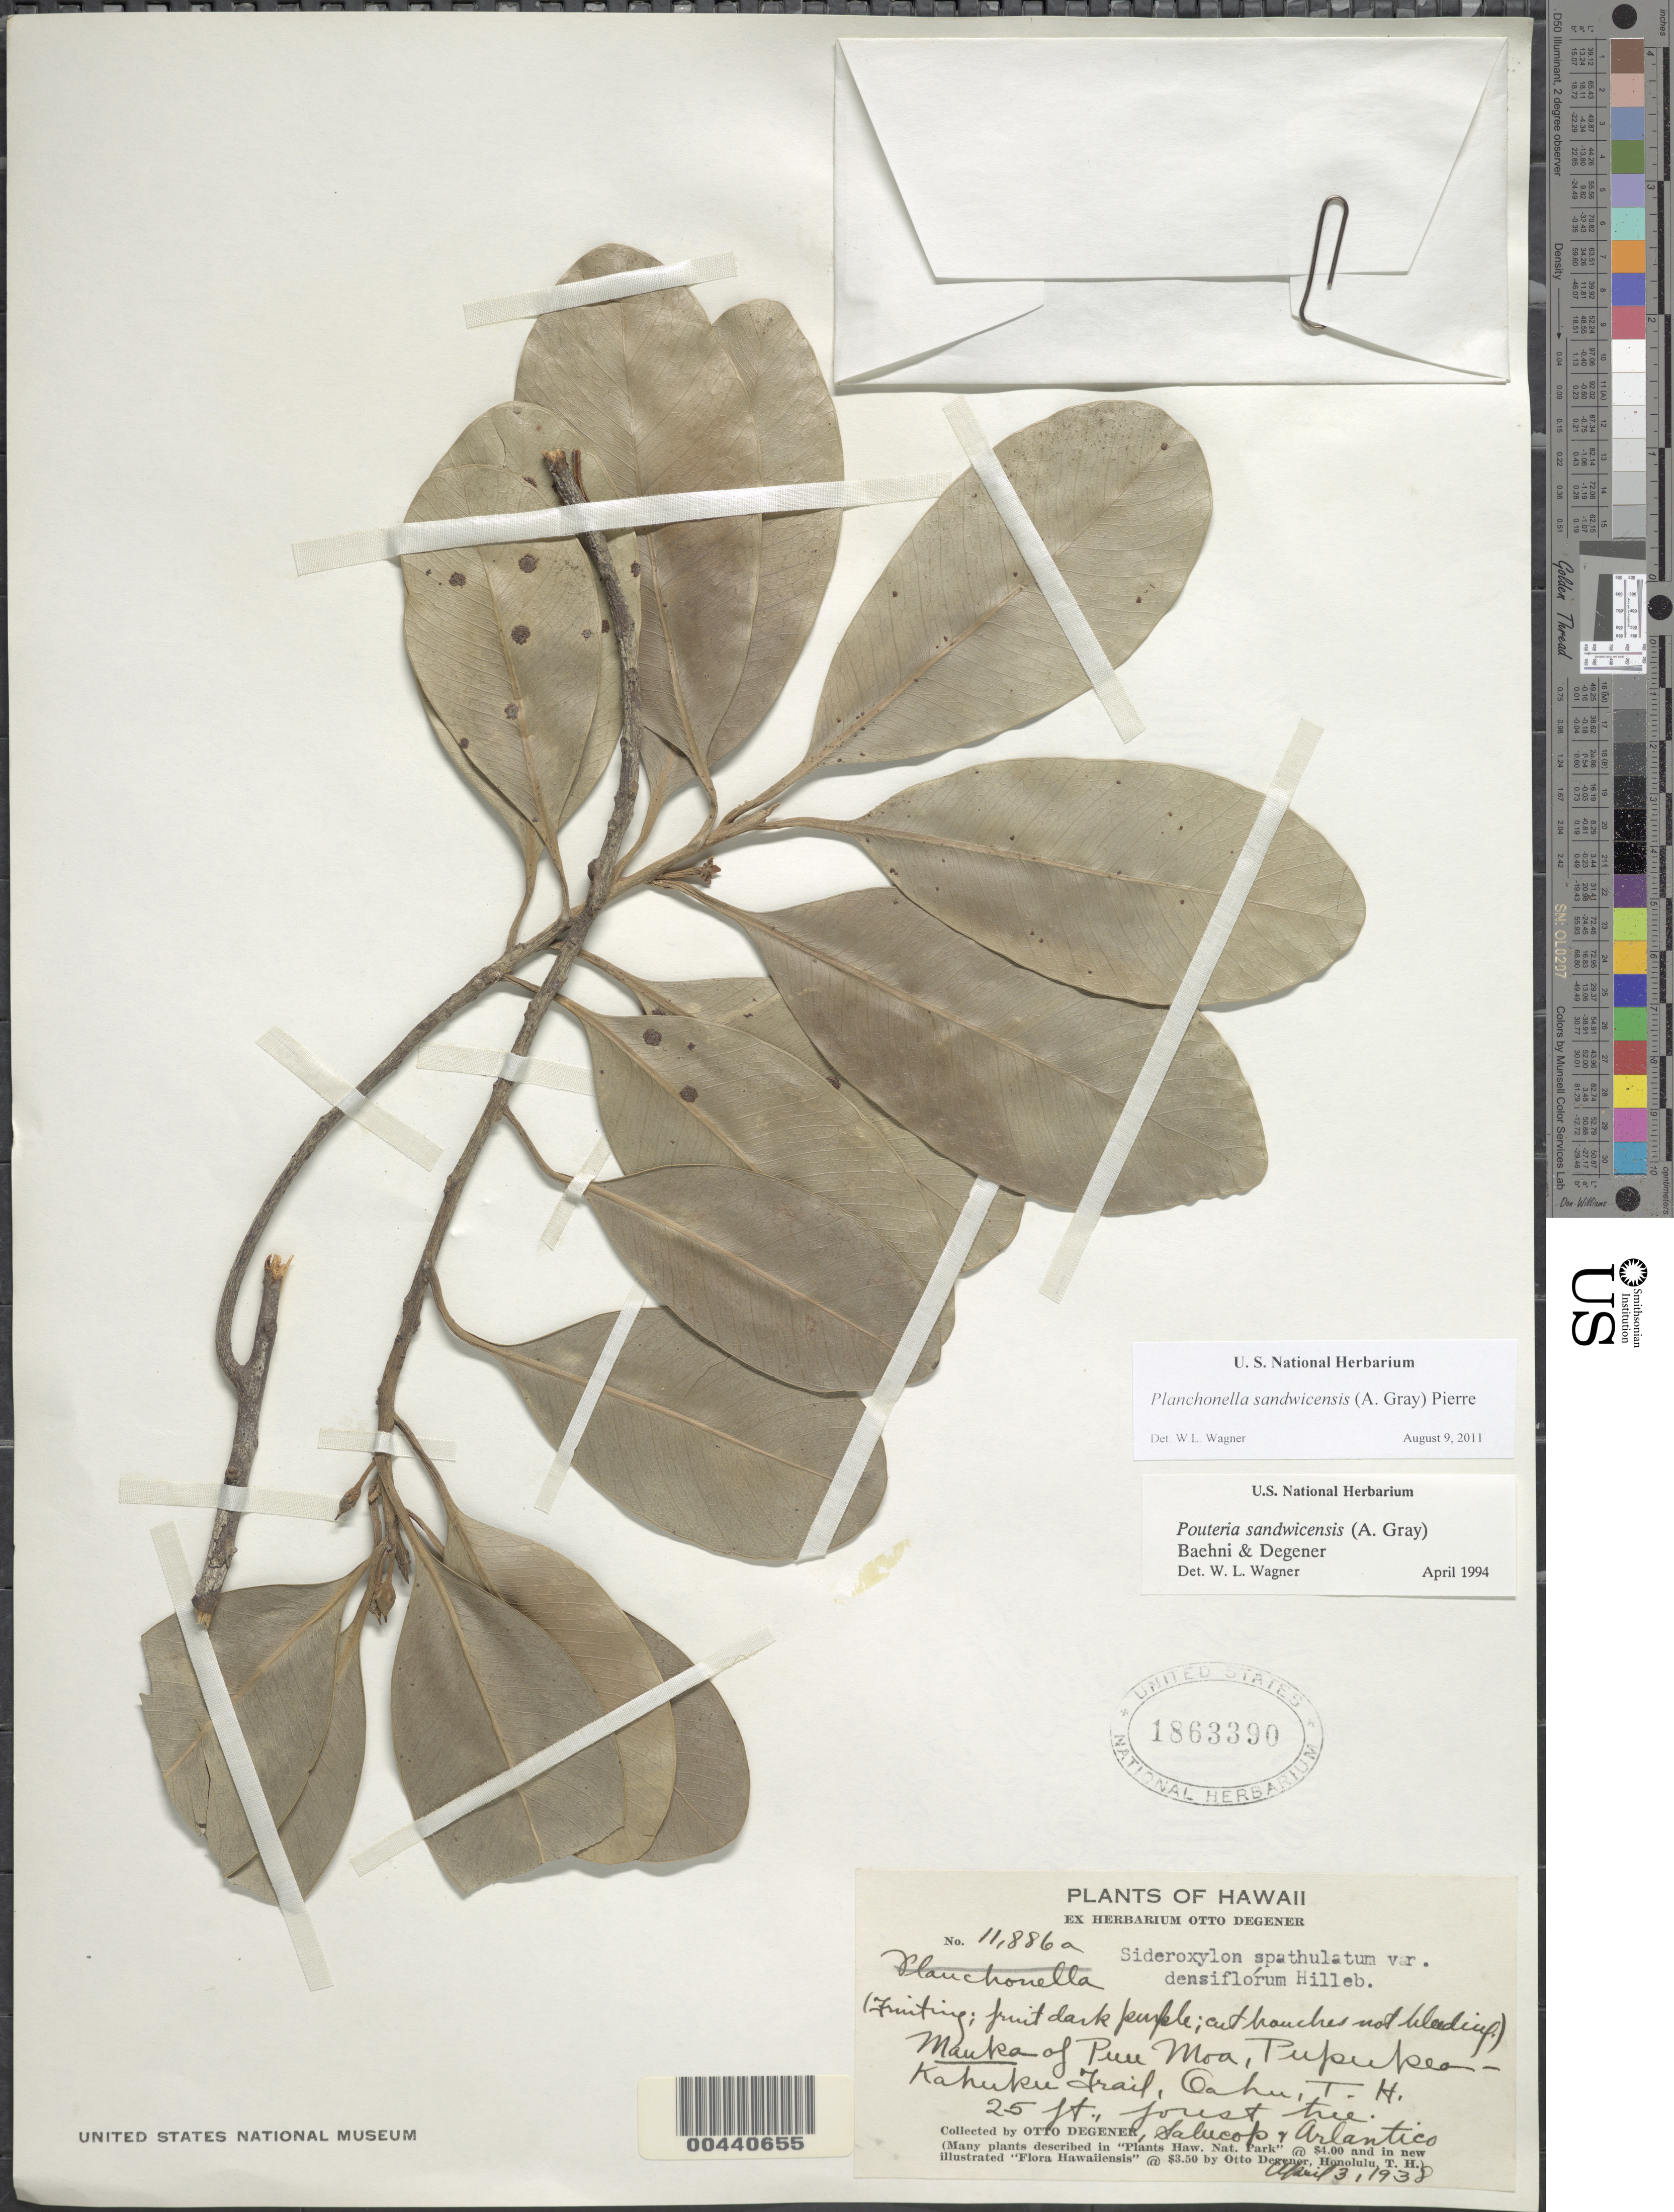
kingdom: Plantae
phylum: Tracheophyta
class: Magnoliopsida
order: Ericales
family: Sapotaceae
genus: Planchonella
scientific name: Planchonella sandwicensis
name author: (A. Gray) Pierre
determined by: Havran, J. C.; et al.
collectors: O. Degener, -- Salucop & Arlantico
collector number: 11886a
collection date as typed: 3 Apr 1938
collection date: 1938-04-03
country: United States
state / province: Hawaii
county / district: Honolulu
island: Oahu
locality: Mauka of Puu Moa, Pupukea-Kahuku Trail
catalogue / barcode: US 1863390